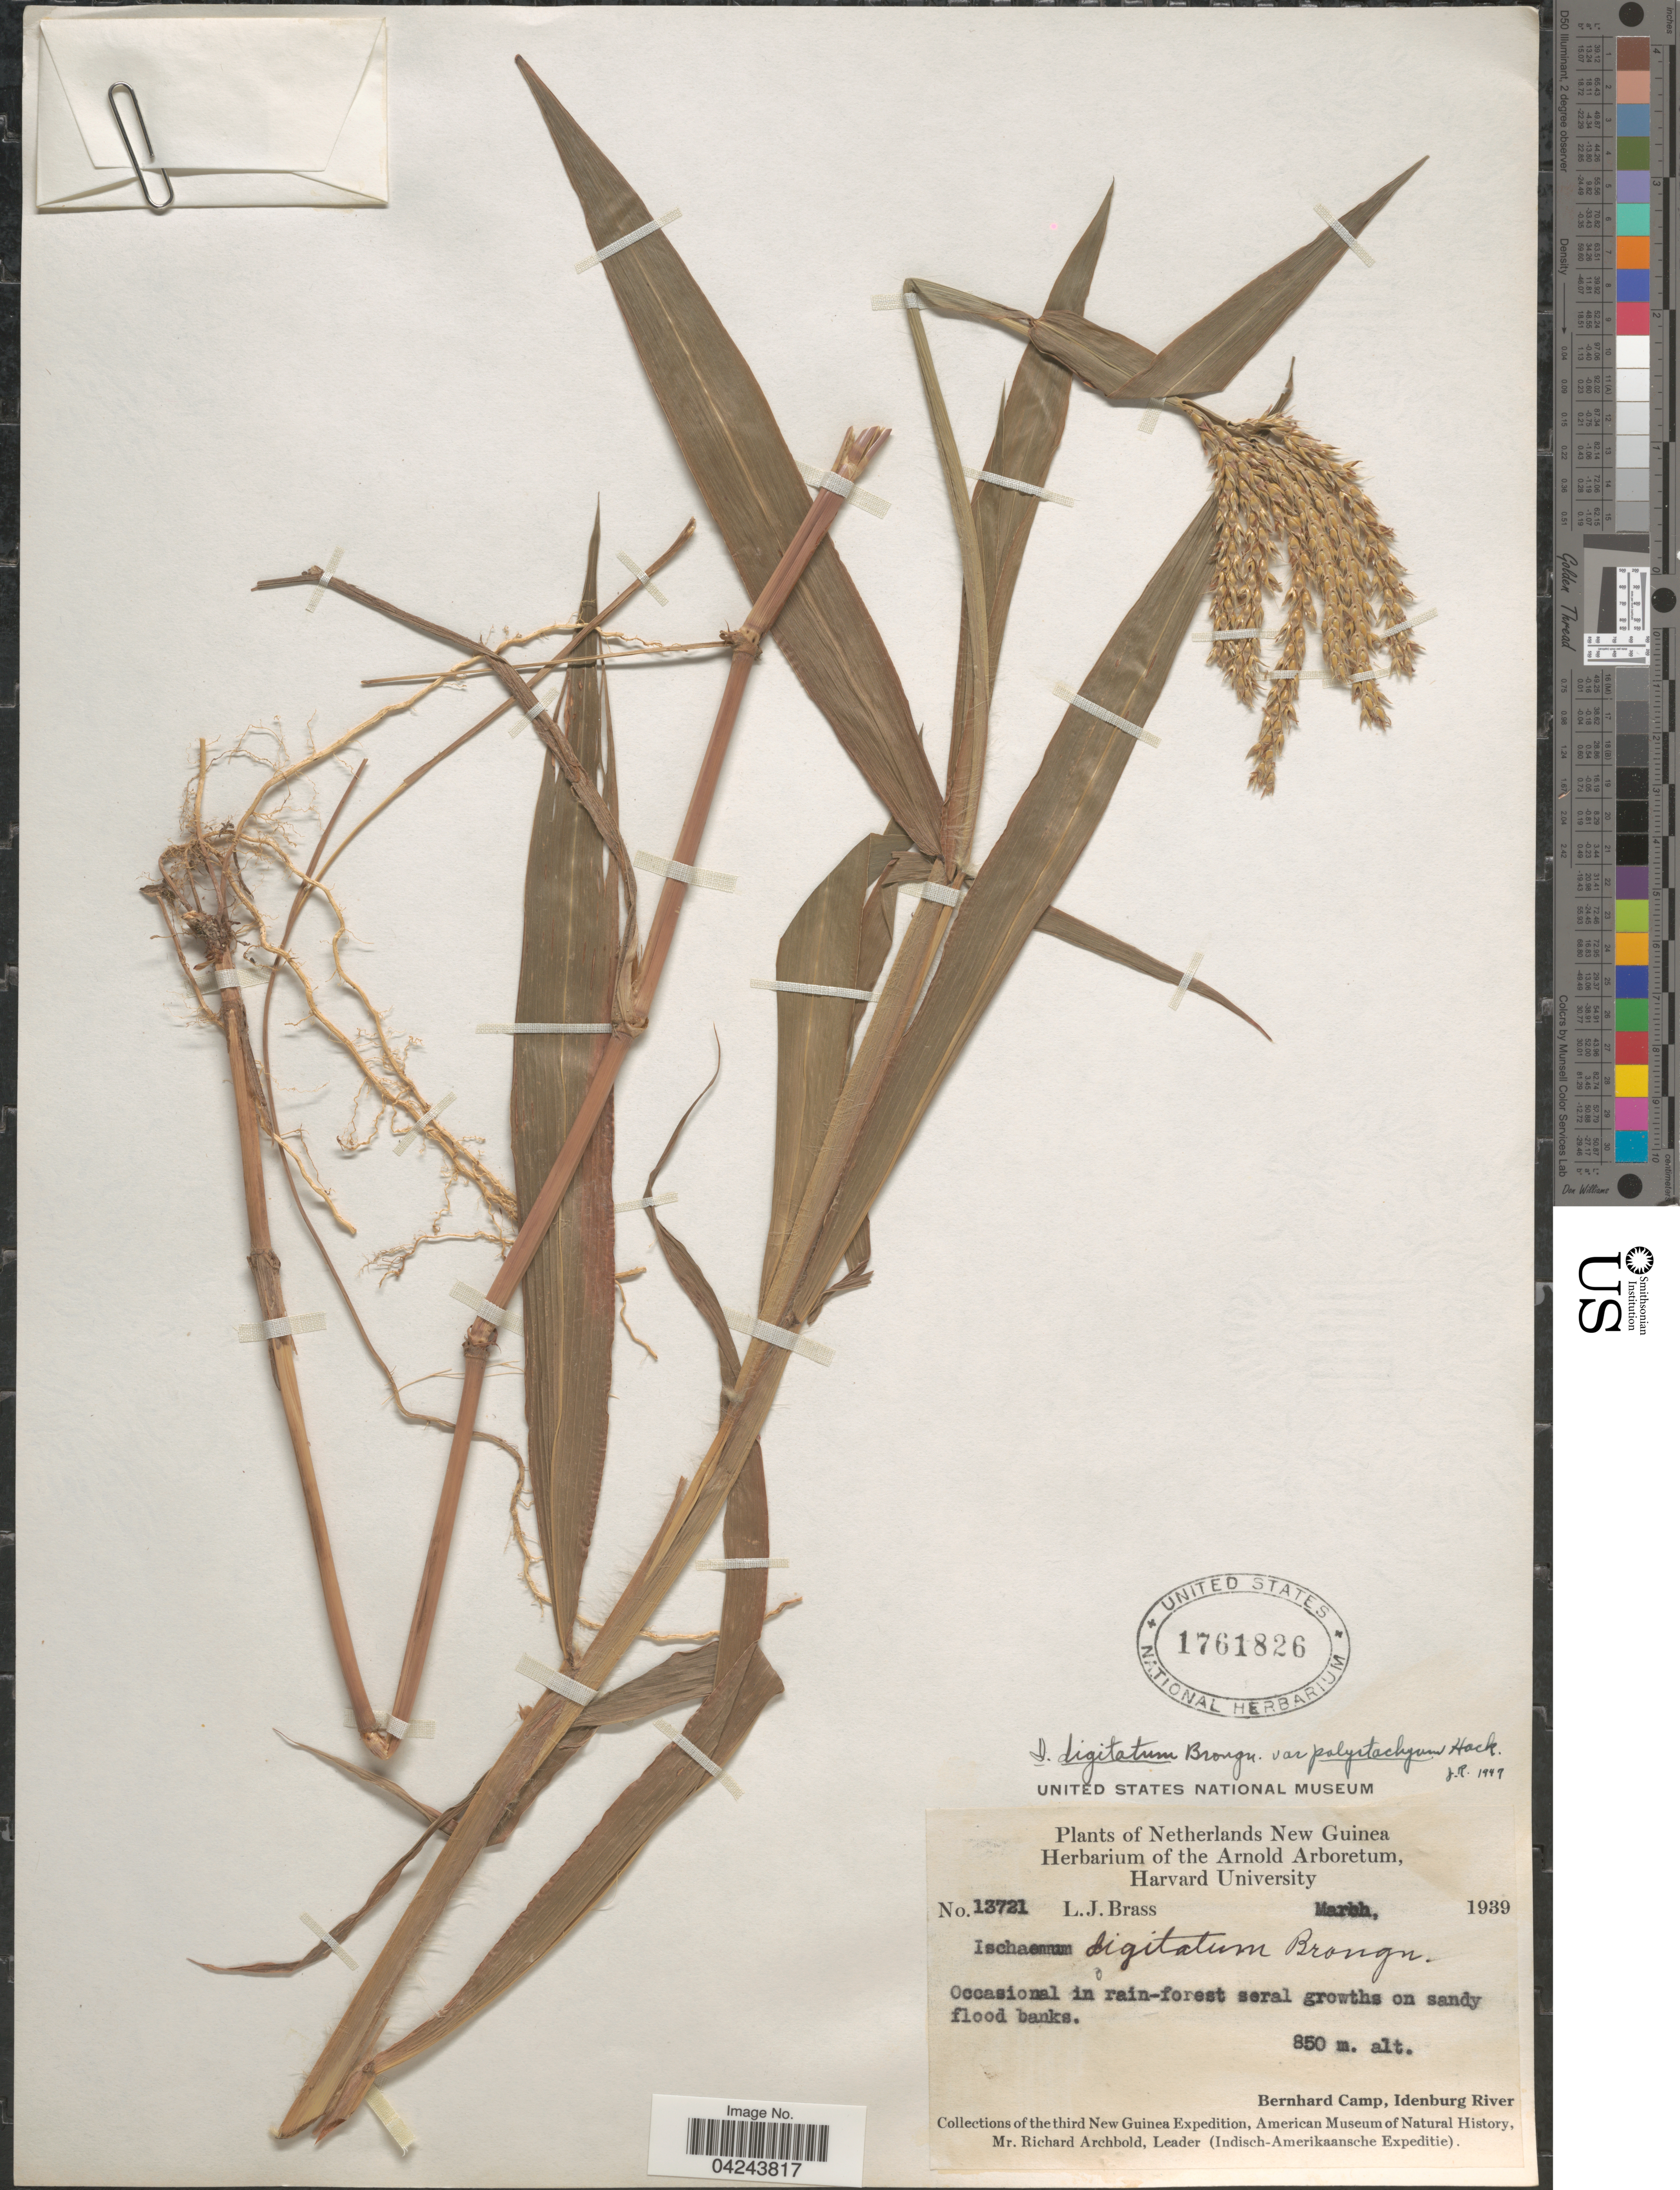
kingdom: Plantae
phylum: Tracheophyta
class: Liliopsida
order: Poales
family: Poaceae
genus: Ischaemum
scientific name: Ischaemum polystachyum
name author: J. Presl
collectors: L. J. Brass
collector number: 13721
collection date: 1939-03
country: Indonesia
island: New Guinea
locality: Netherlands New Guinea. Occasional in rain-forest seral growths on sandy flood banks. Bernhard Camp, Idenburg River. The third New Guinea Expedition. (Indisch-Amerikaansche Expeditie).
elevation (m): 850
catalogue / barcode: US 1761826